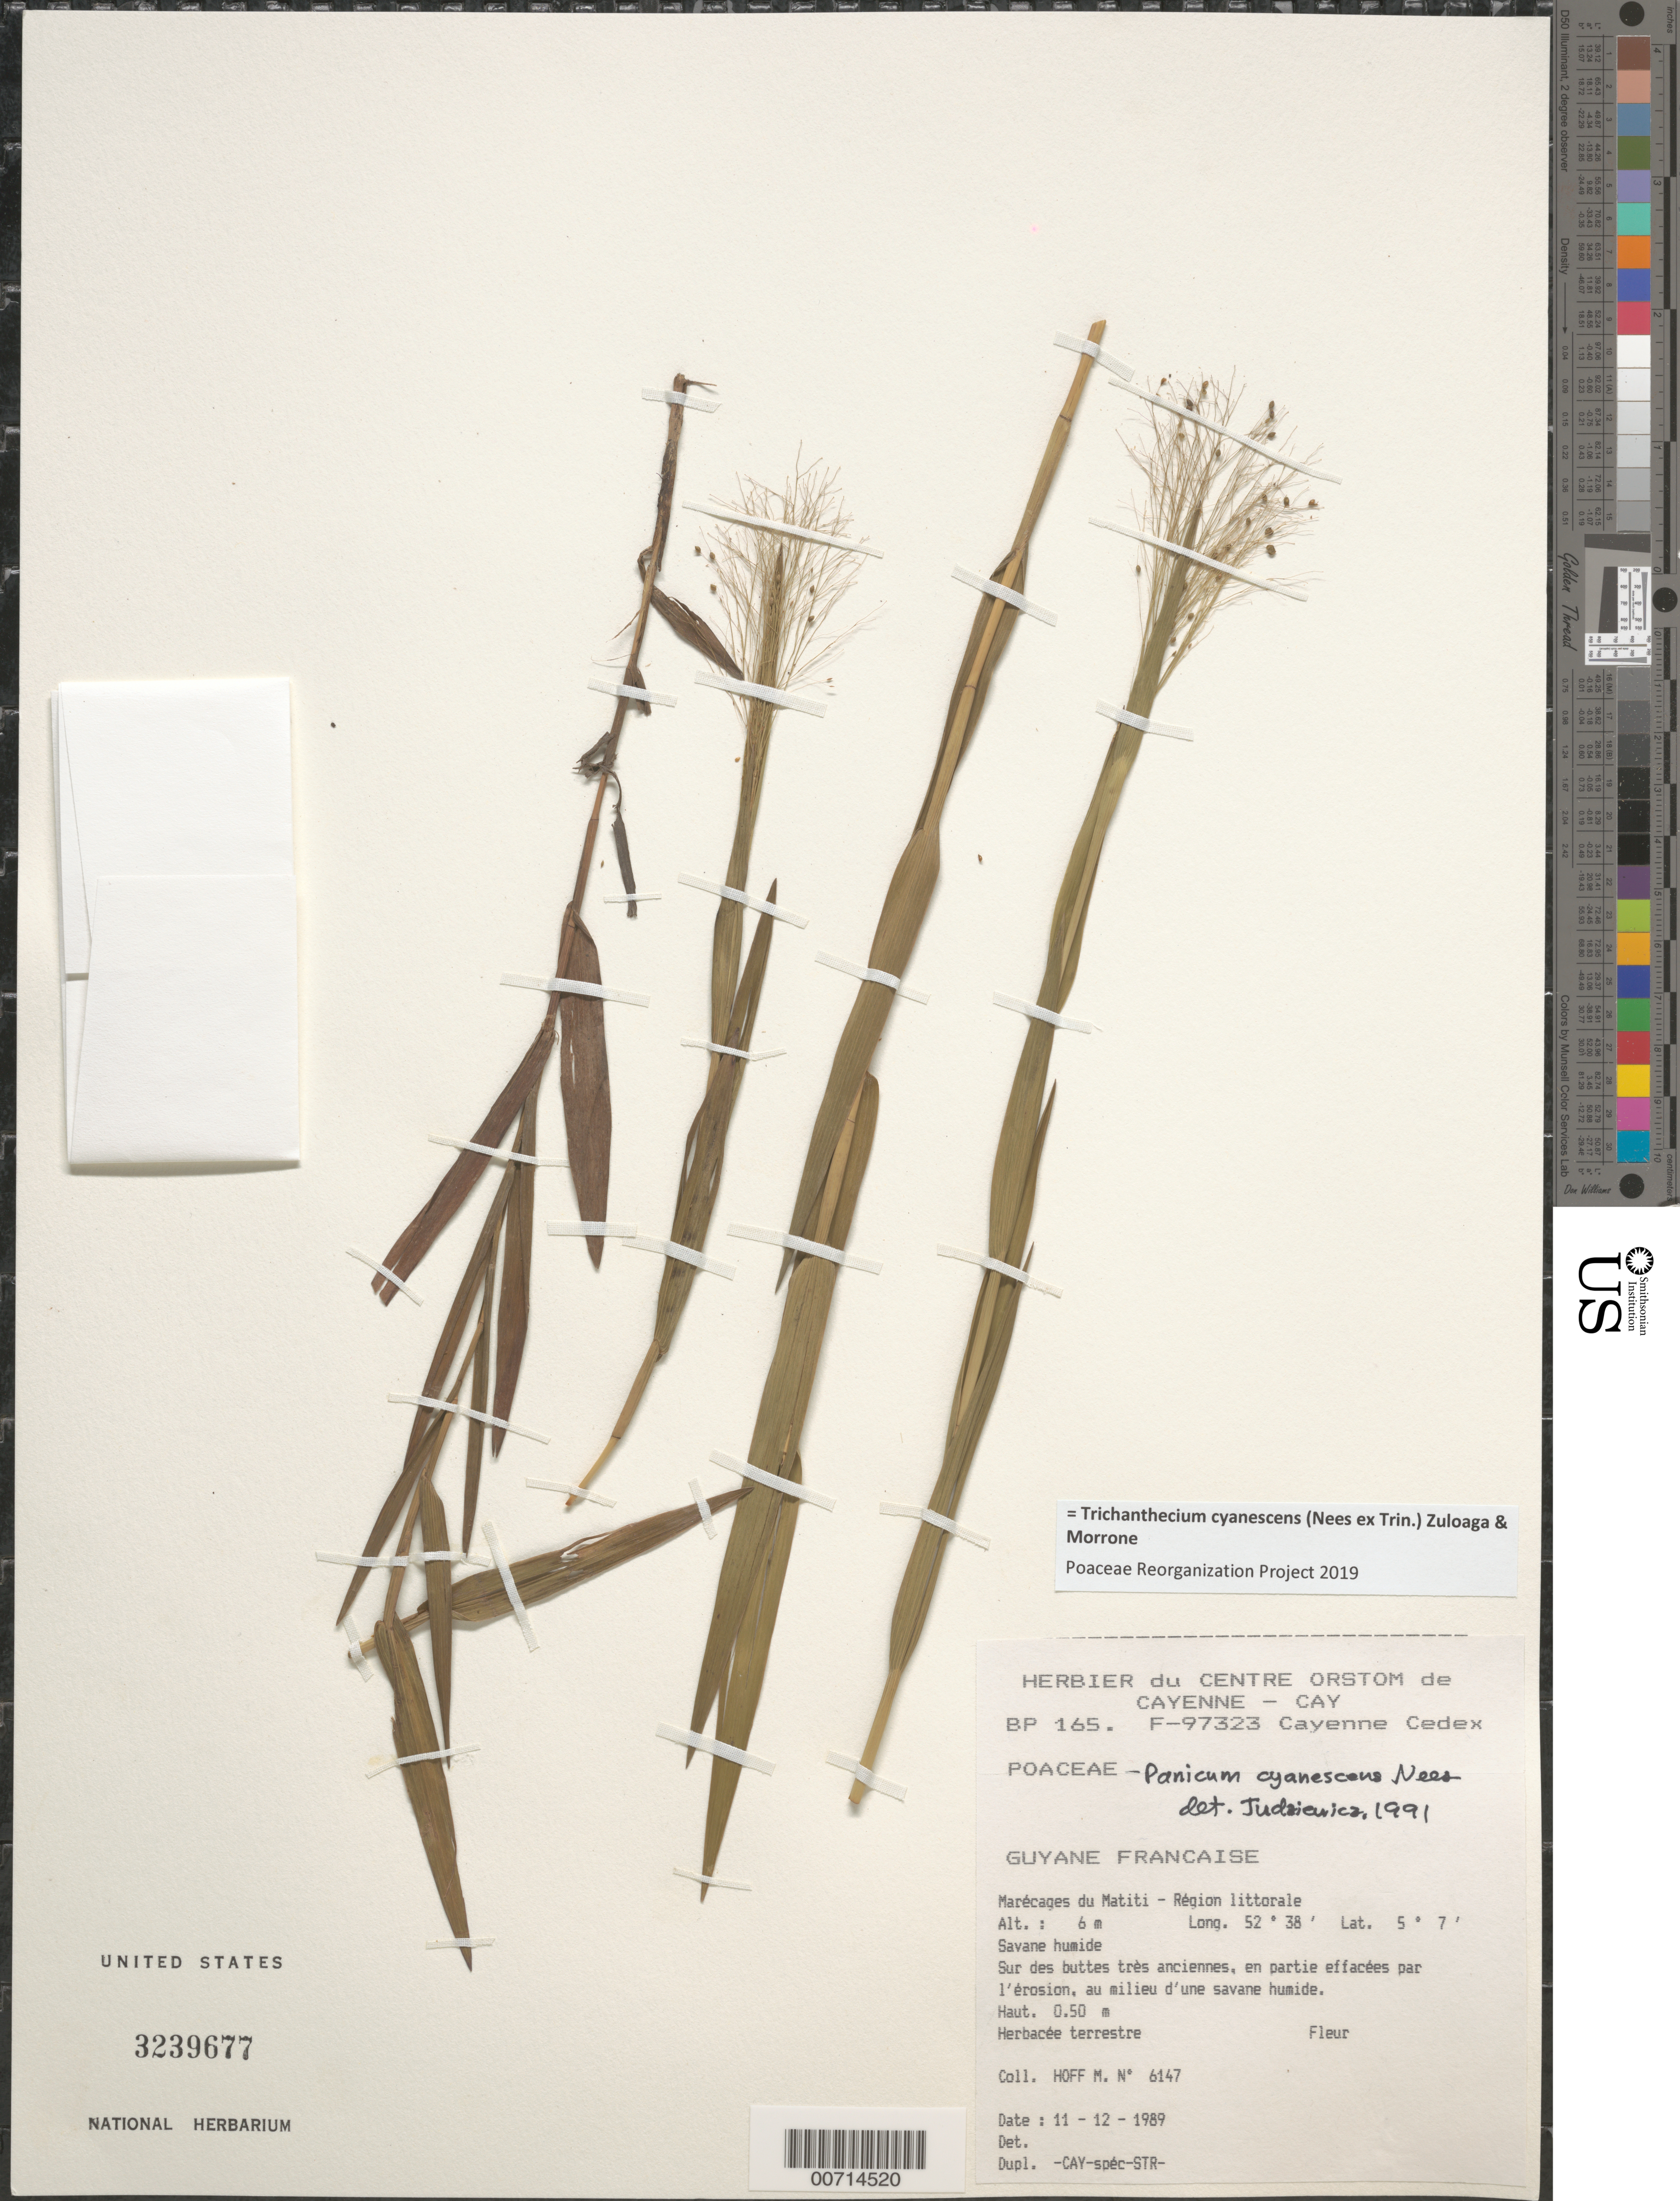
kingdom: Plantae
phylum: Tracheophyta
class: Liliopsida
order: Poales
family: Poaceae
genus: Trichanthecium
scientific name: Trichanthecium cyanescens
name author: (Nees ex Trin.) Zuloaga & Morrone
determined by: Poaceae Reorganization Project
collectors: M. Hoff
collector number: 6147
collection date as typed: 11-Dec-89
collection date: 1989-12-11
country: French Guiana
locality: Marecages du Matiti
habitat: Savane humide, region littorale. Sur des buttes trés anciennes, en partie effacées par l' érosion, au milieu d'une savane humide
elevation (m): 6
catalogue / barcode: US 3239677